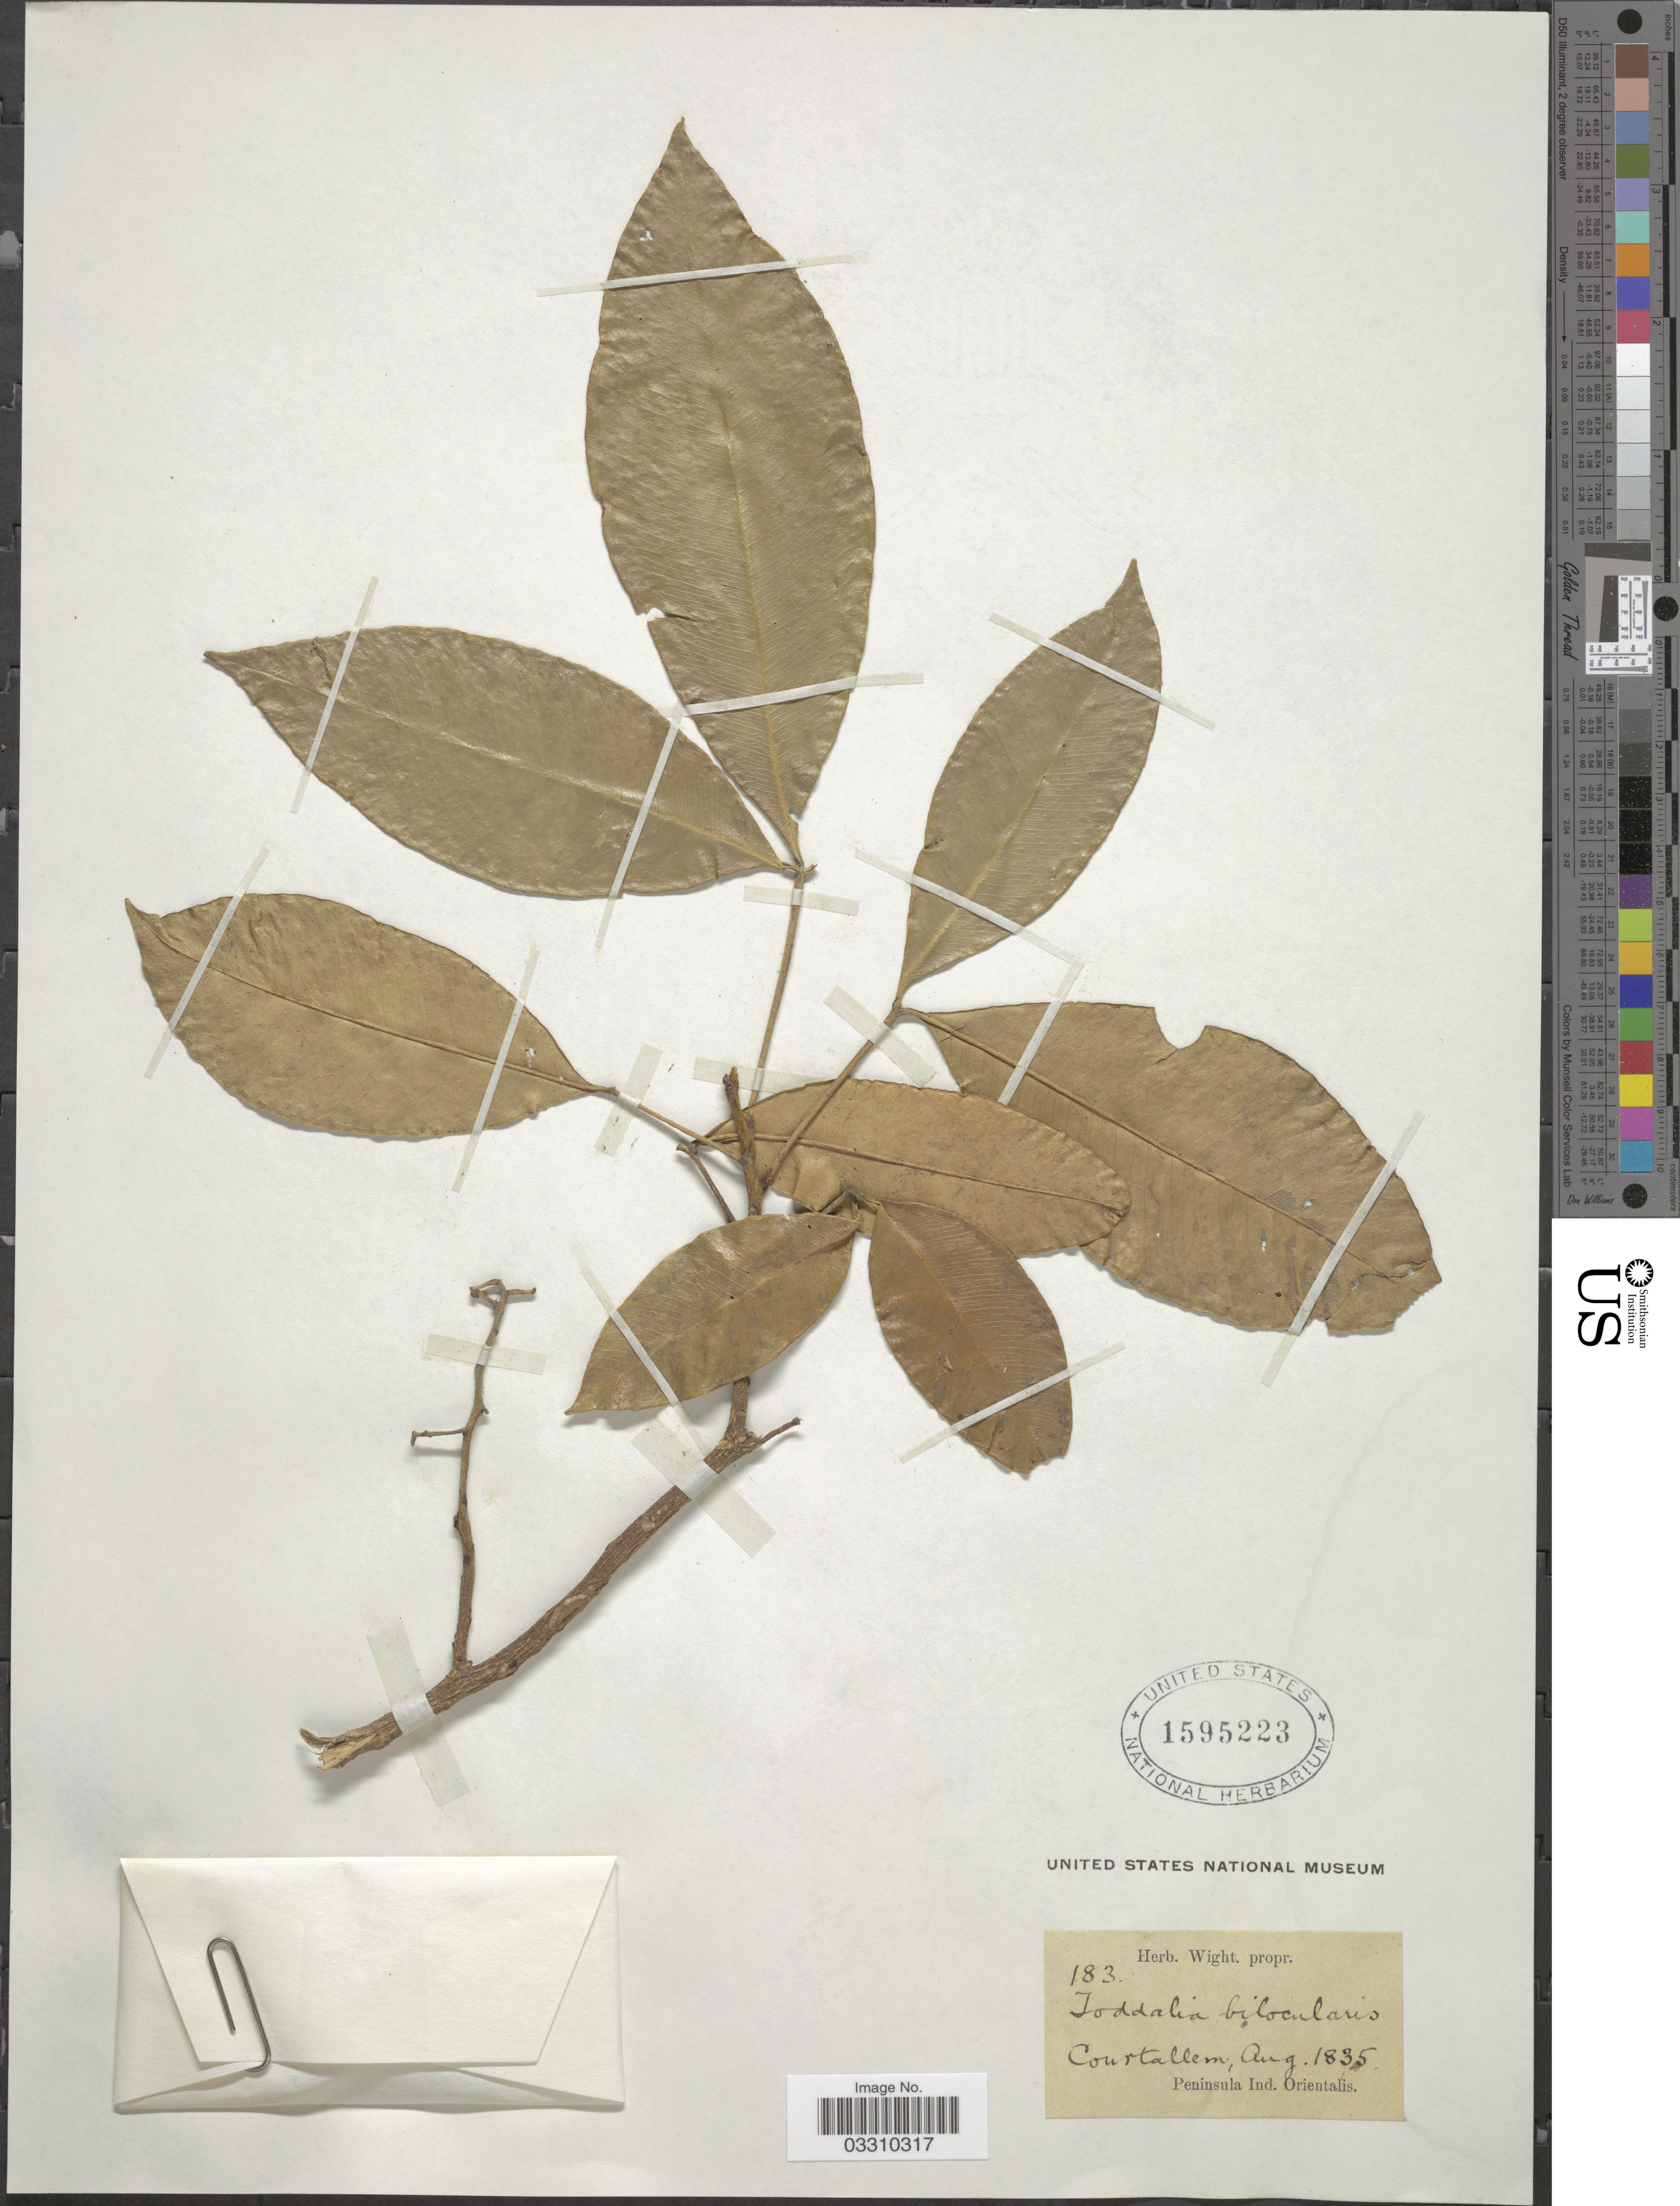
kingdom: Plantae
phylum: Tracheophyta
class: Magnoliopsida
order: Sapindales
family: Rutaceae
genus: Vepris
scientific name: Vepris bilocularis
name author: Engl.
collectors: ex Herb. Wight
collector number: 183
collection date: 1835-08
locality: Courtallem. Peninsula Ind. Orientalis.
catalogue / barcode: US 1595223